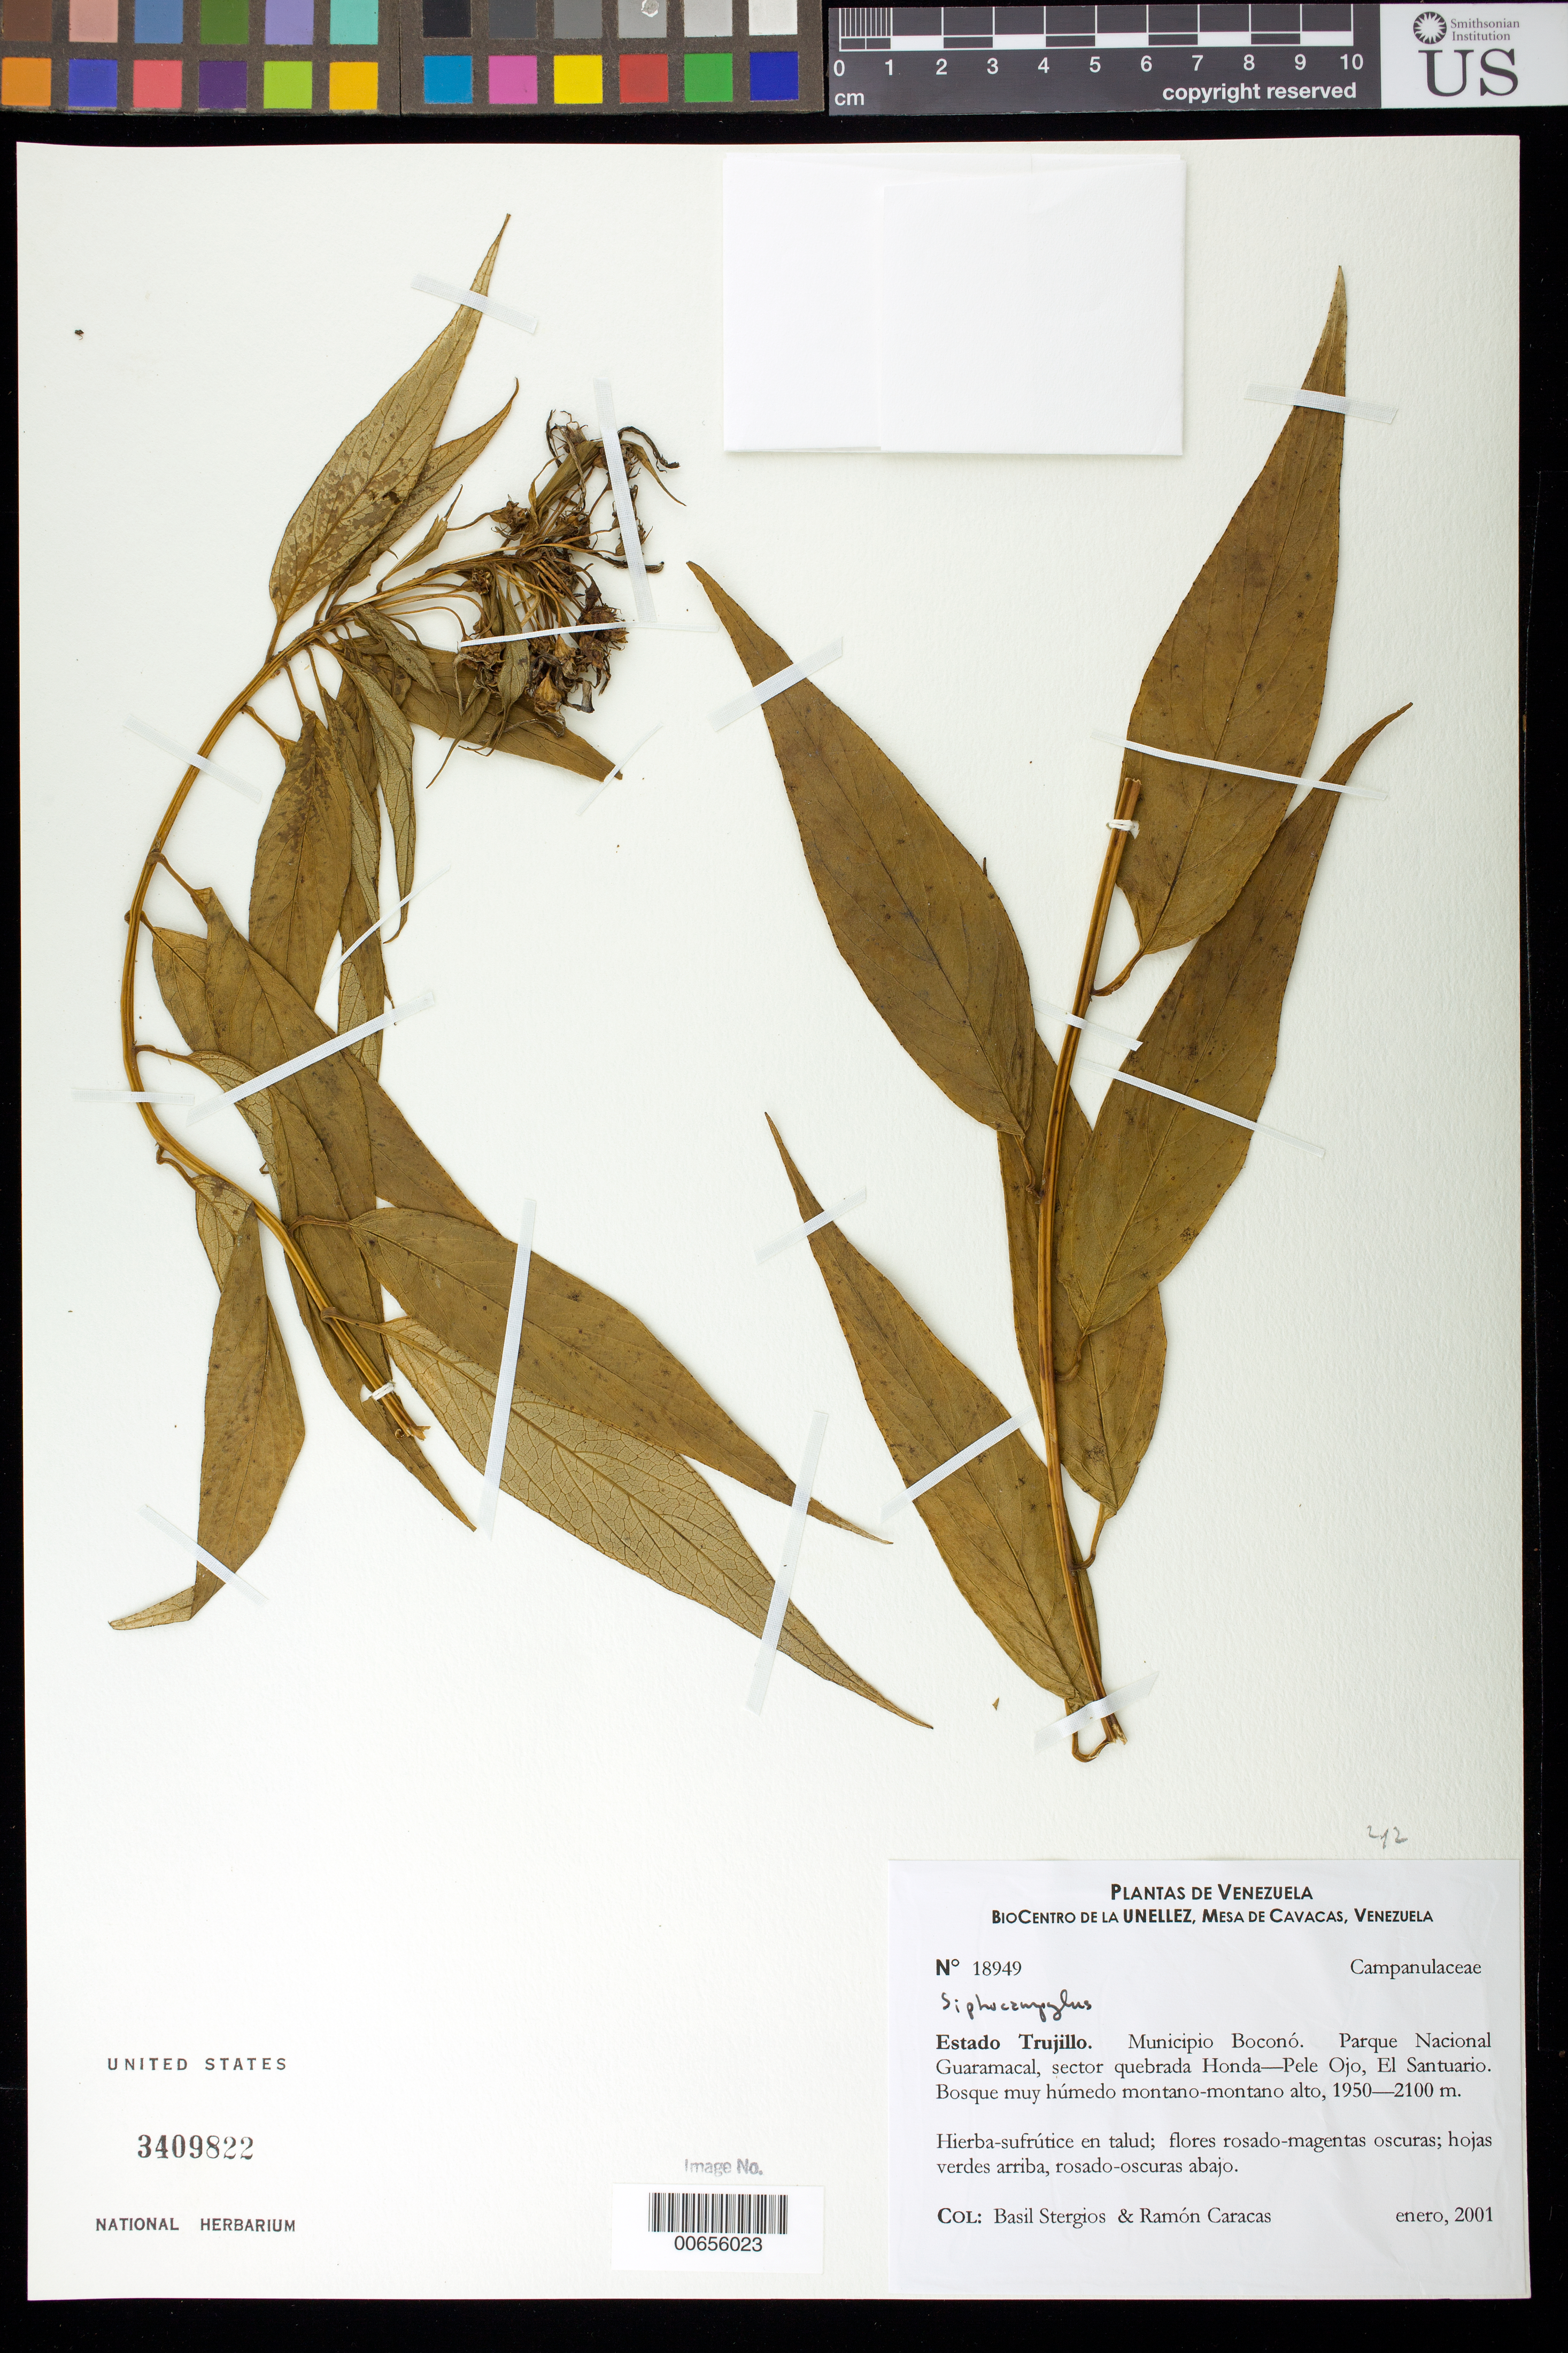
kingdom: Plantae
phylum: Tracheophyta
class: Magnoliopsida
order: Asterales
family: Campanulaceae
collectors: B. G. Stergios & R. Caracas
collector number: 18949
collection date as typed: Jan 2001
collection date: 2001-01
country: Venezuela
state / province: Trujillo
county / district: Boconó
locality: Parque Nacional Guaramacal, sector quebrada Honda-Pele Ojo, El Santuario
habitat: Bosque muy húmedo montano-montano alto.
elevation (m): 1950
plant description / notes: MY, NY, PORT, US, VEN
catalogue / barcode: US 3409822